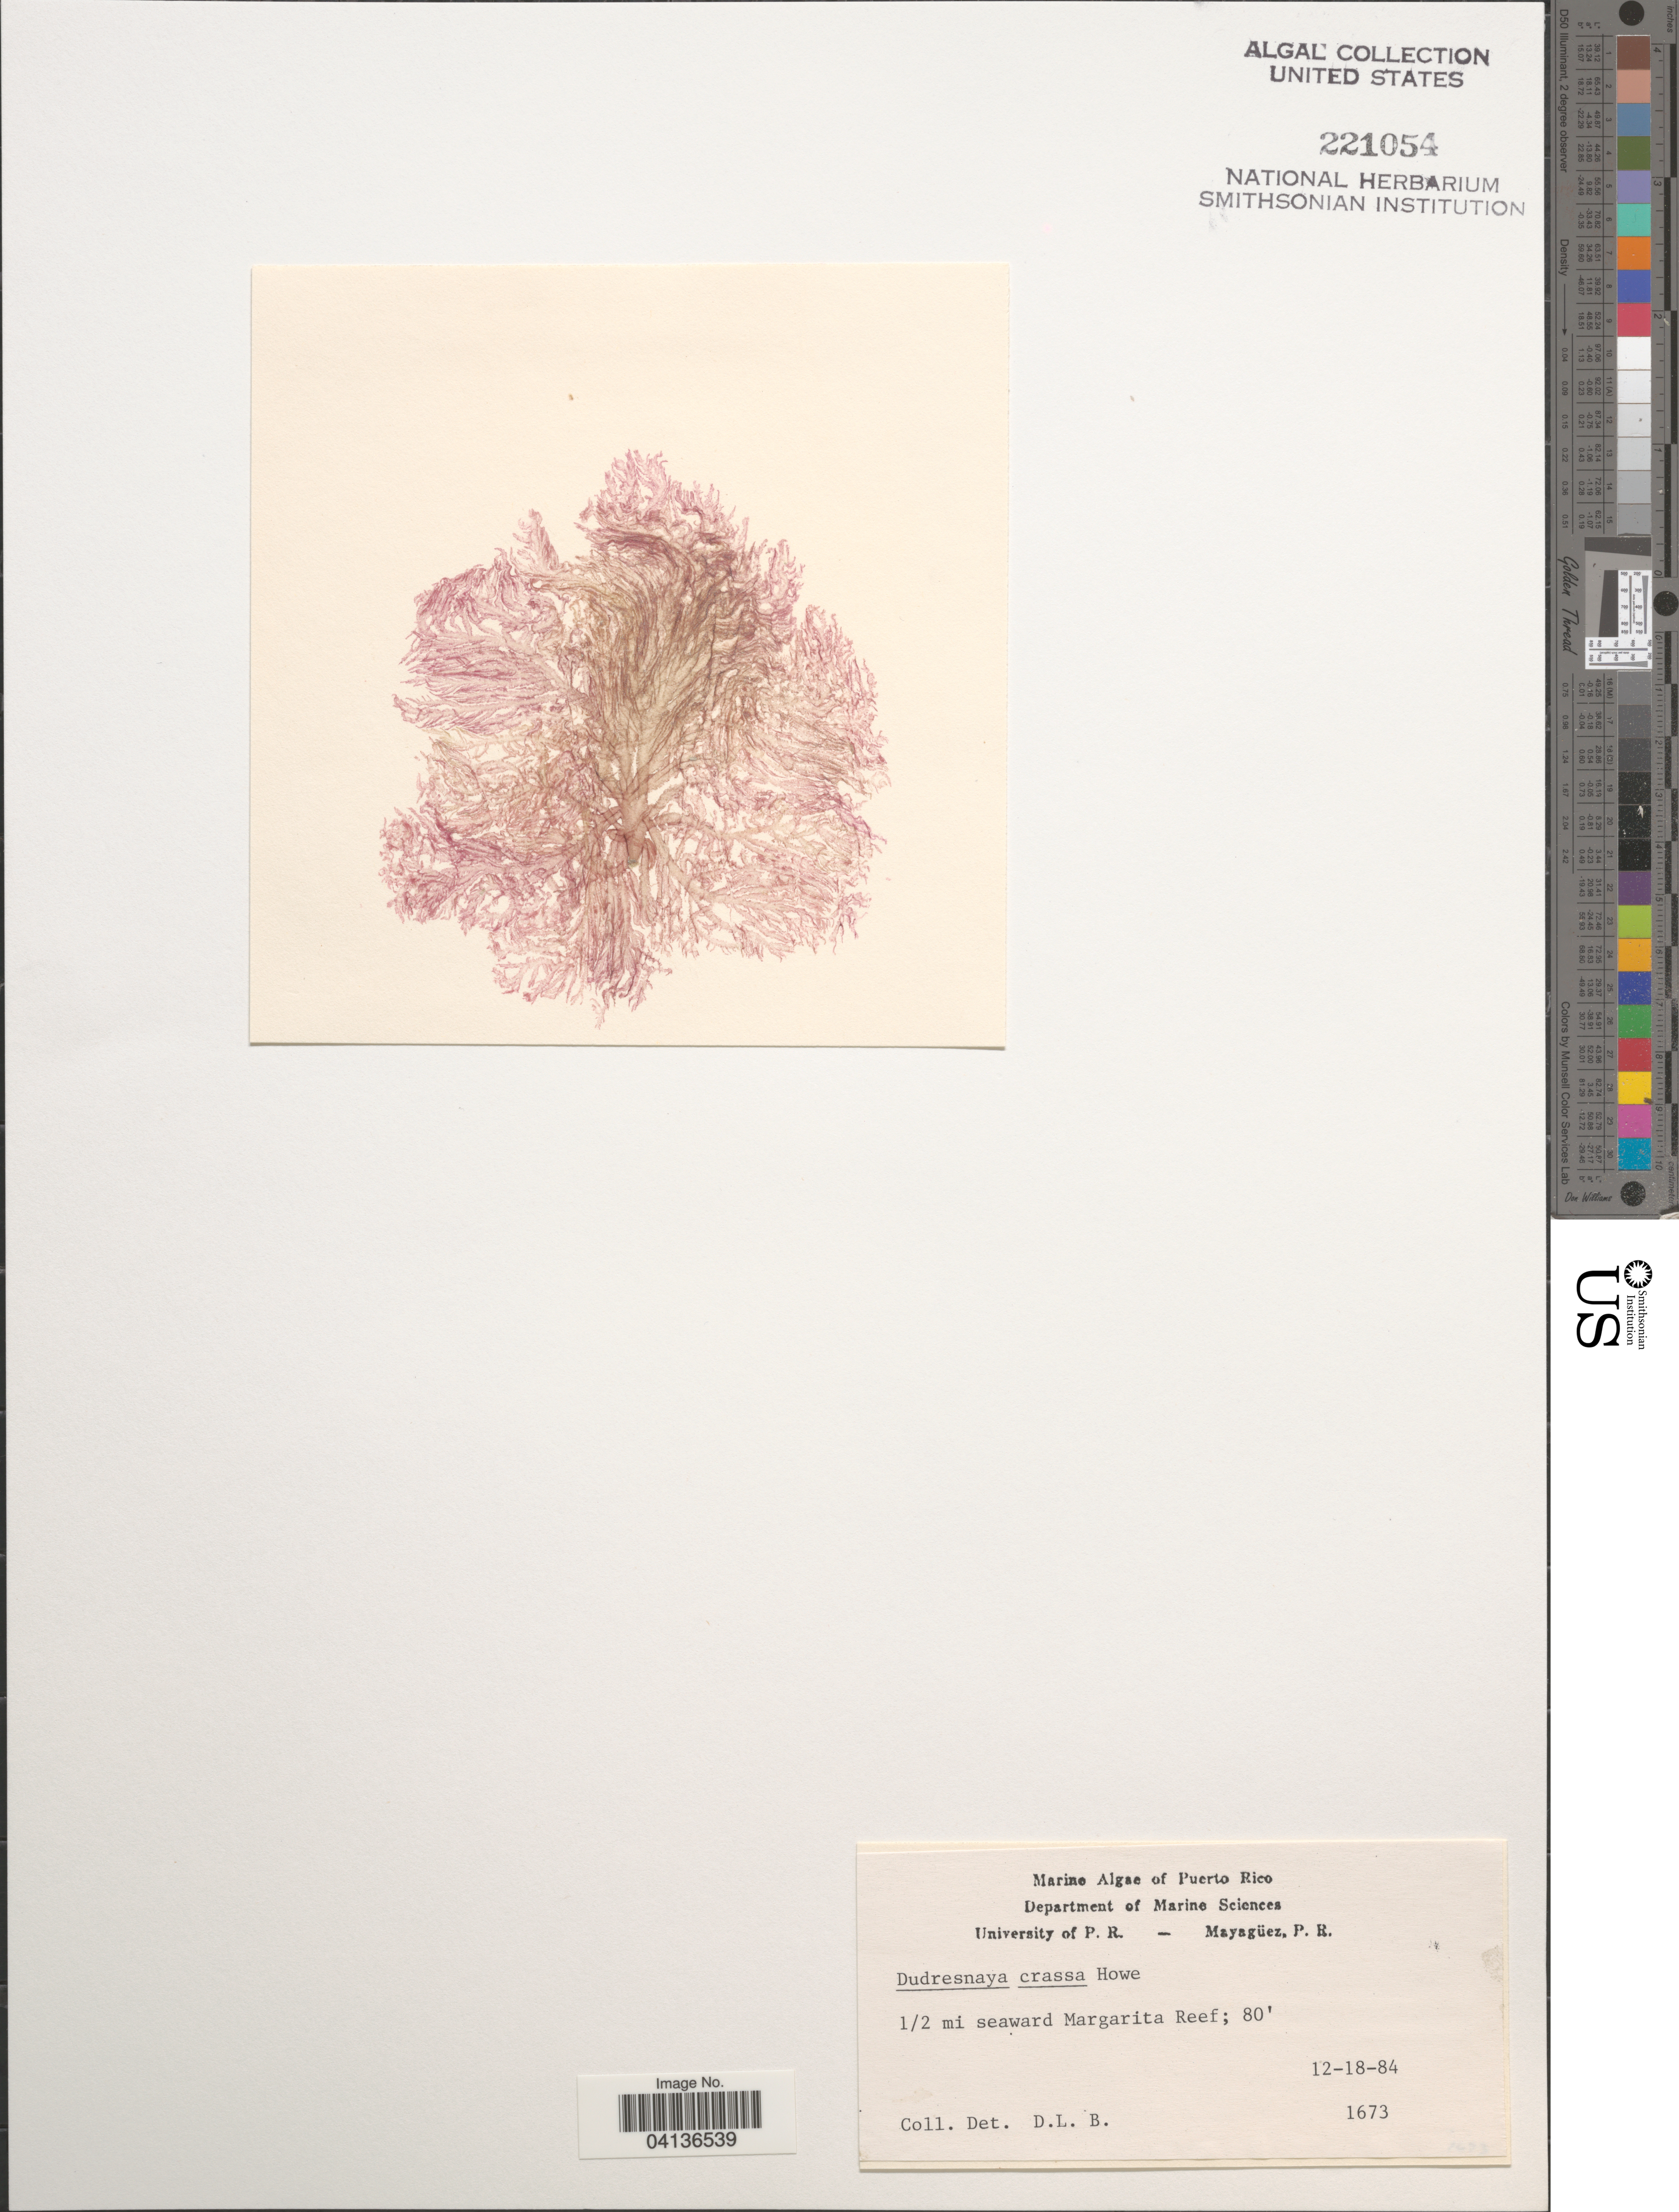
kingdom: Plantae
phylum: Rhodophyta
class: Florideophyceae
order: Gigartinales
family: Dumontiaceae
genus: Dudresnaya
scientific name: Dudresnaya crassa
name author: M. Howe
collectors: D. L. B.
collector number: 1673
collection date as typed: Transcribed d/m/y: 18/12/84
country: Puerto Rico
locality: ½ mi seaward Margarita Reef.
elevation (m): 24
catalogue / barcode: US 221054